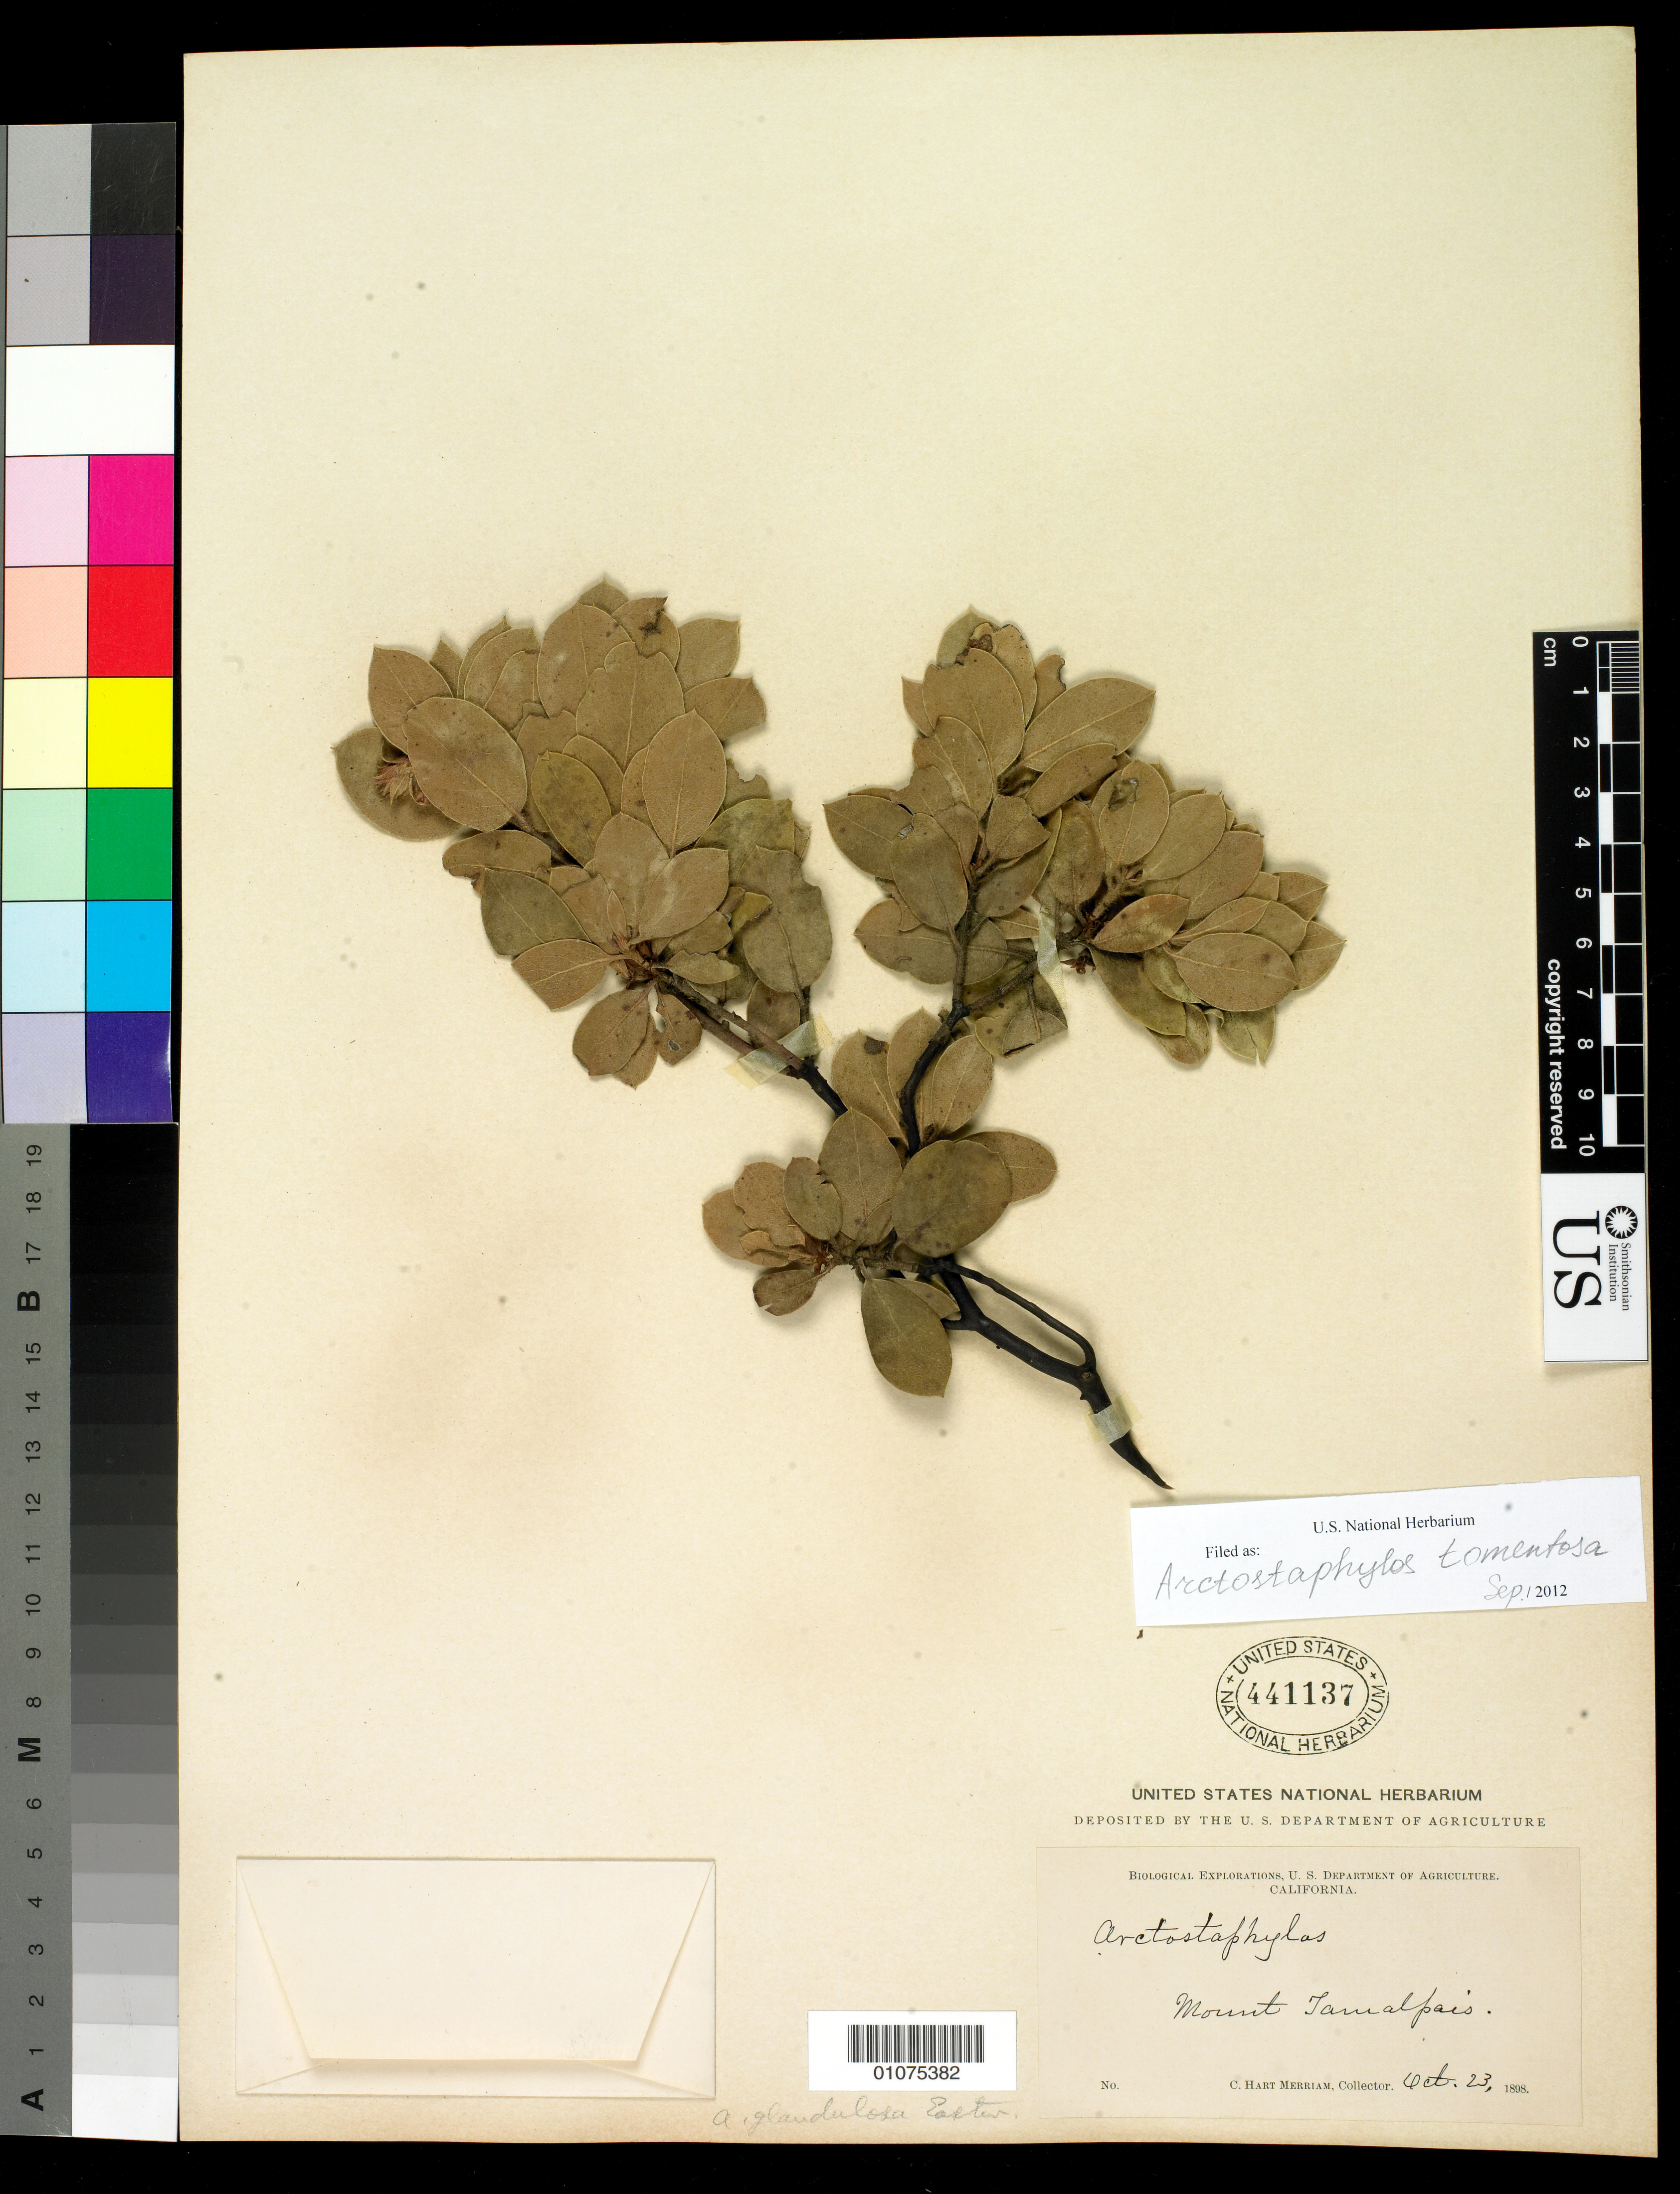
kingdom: Plantae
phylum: Tracheophyta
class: Magnoliopsida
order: Ericales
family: Ericaceae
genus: Arctostaphylos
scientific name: Arctostaphylos tomentosa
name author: (Pursh) Lindl.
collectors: C. Merriam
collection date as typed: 23 Oct 1898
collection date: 1898-10-23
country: United States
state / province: California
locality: Mount Tamalpais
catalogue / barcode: US 441137